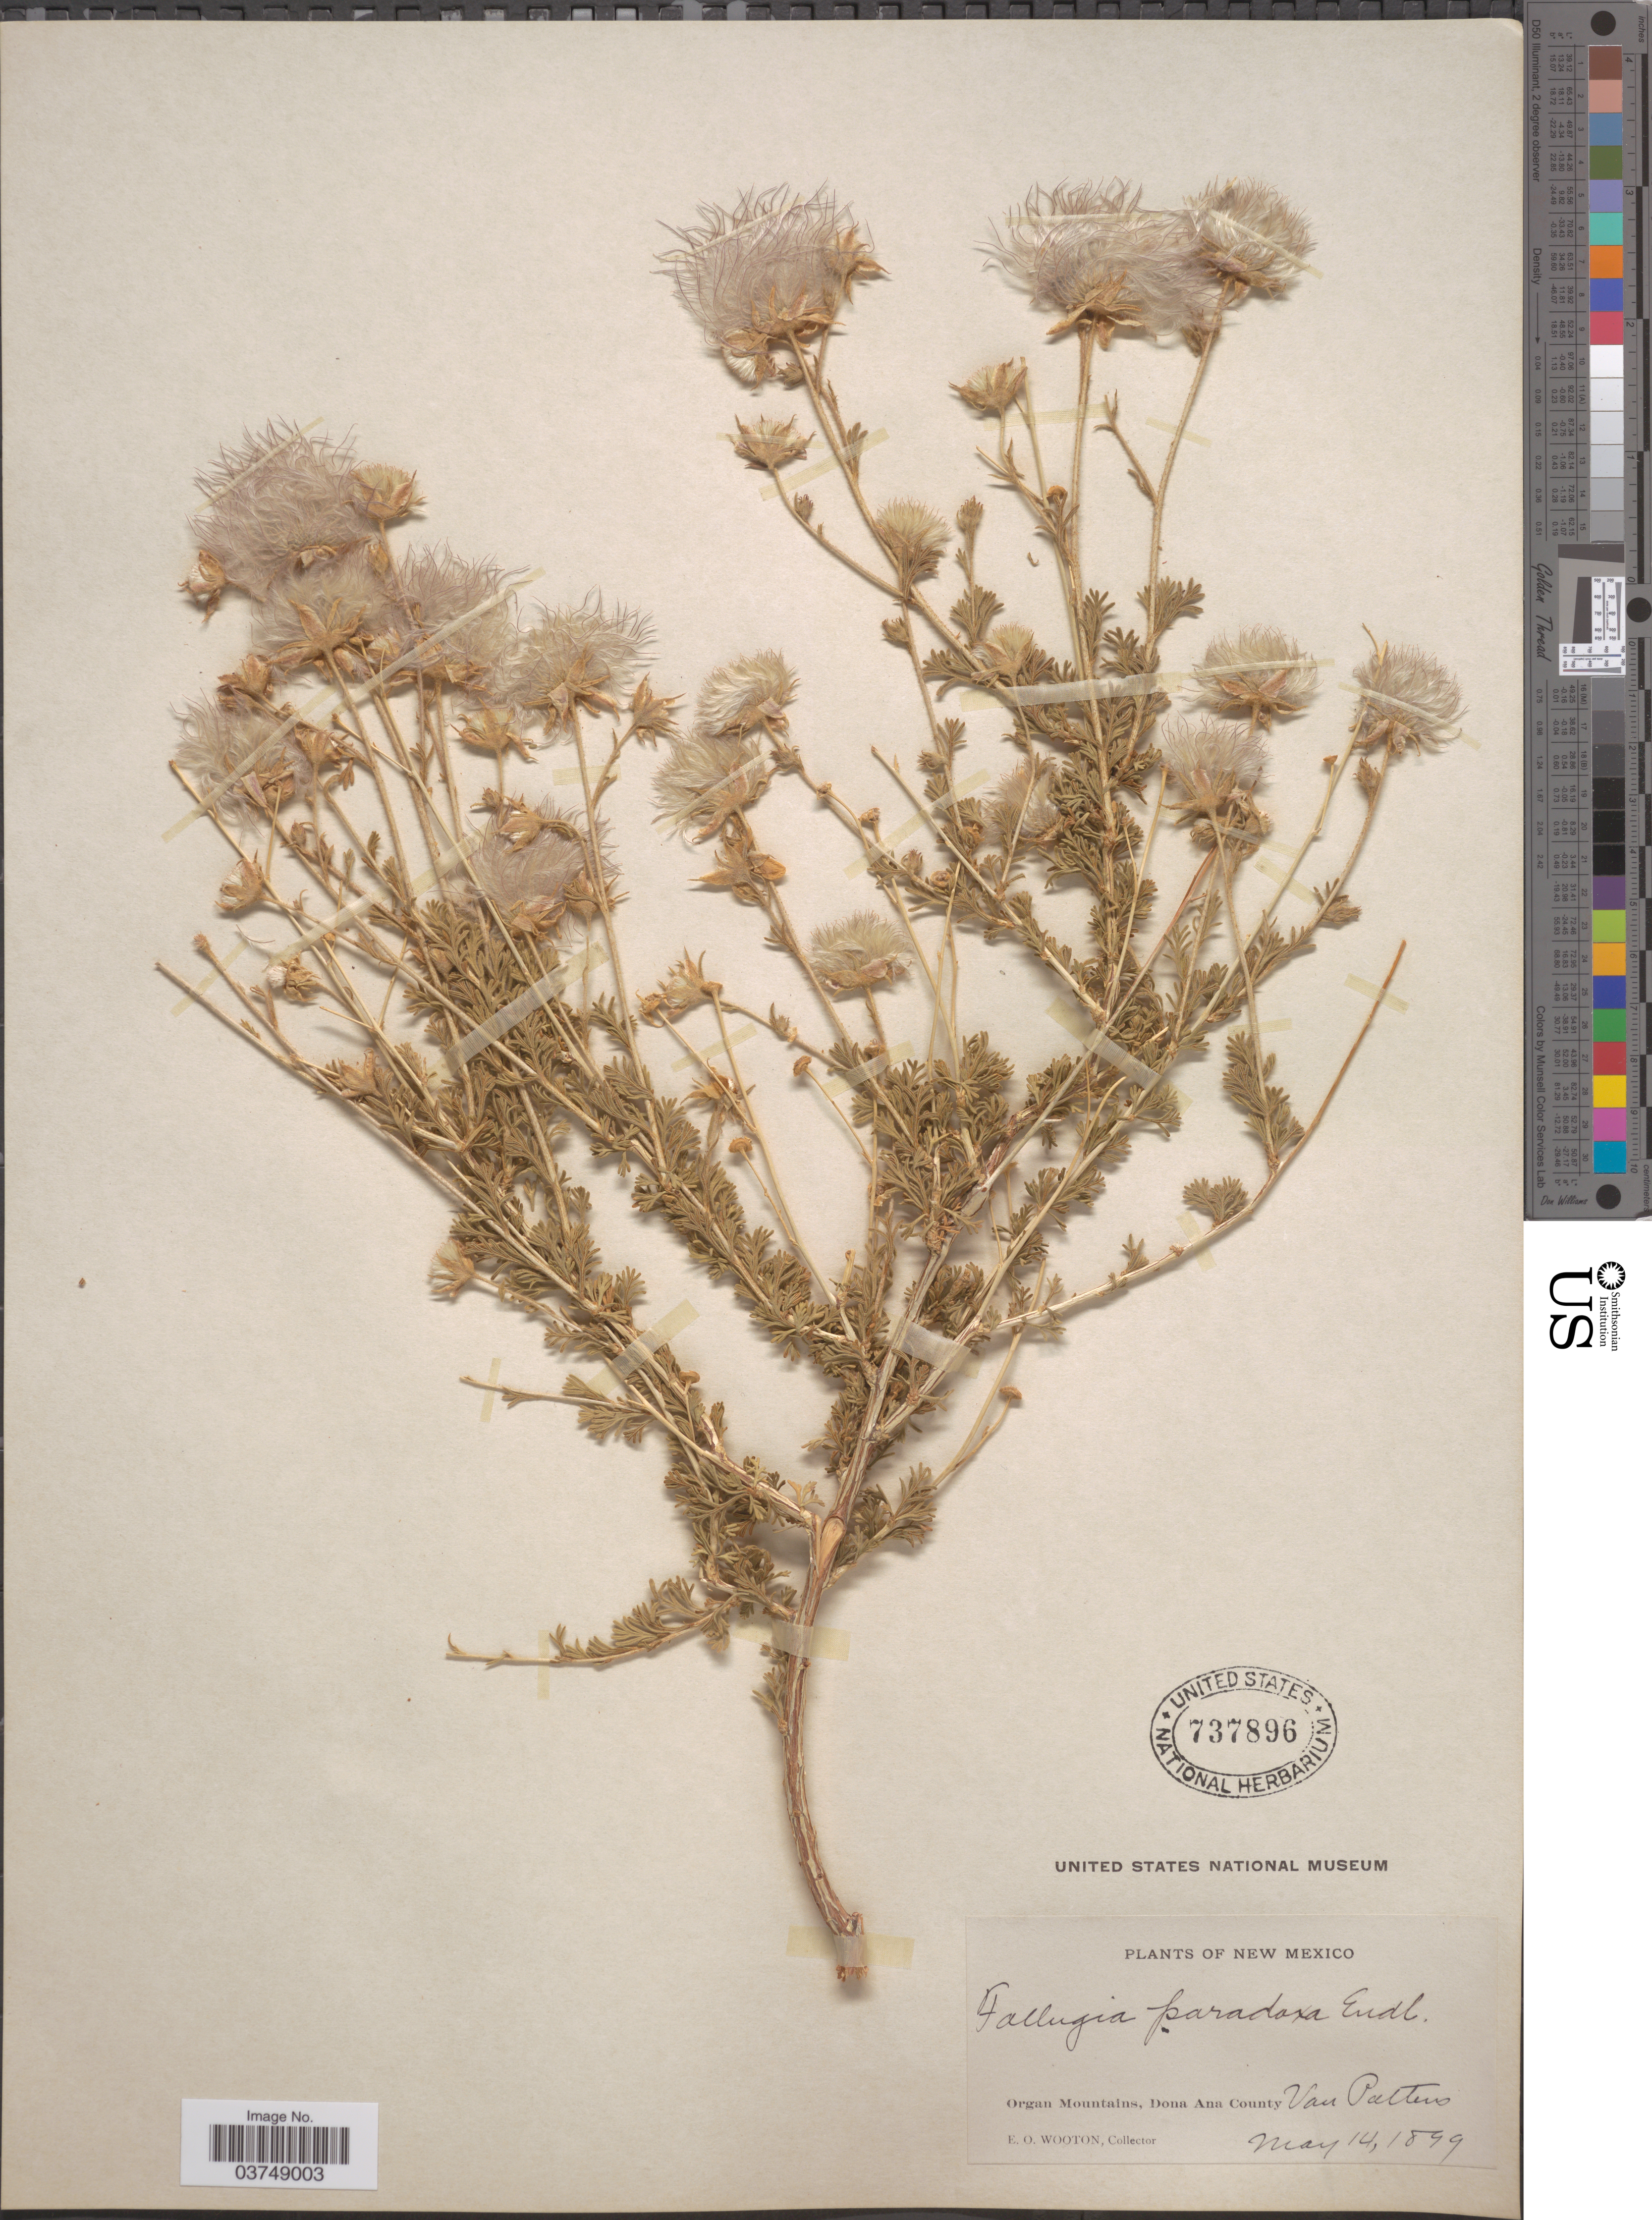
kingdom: Plantae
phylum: Tracheophyta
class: Magnoliopsida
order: Rosales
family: Rosaceae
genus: Fallugia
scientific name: Fallugia acuminata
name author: (Wooton) Rydb.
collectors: E. O. Wooton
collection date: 1899-05-14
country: United States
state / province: New Mexico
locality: Organ Mountains, Dona Ana County. Van Pattens.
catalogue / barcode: US 737896